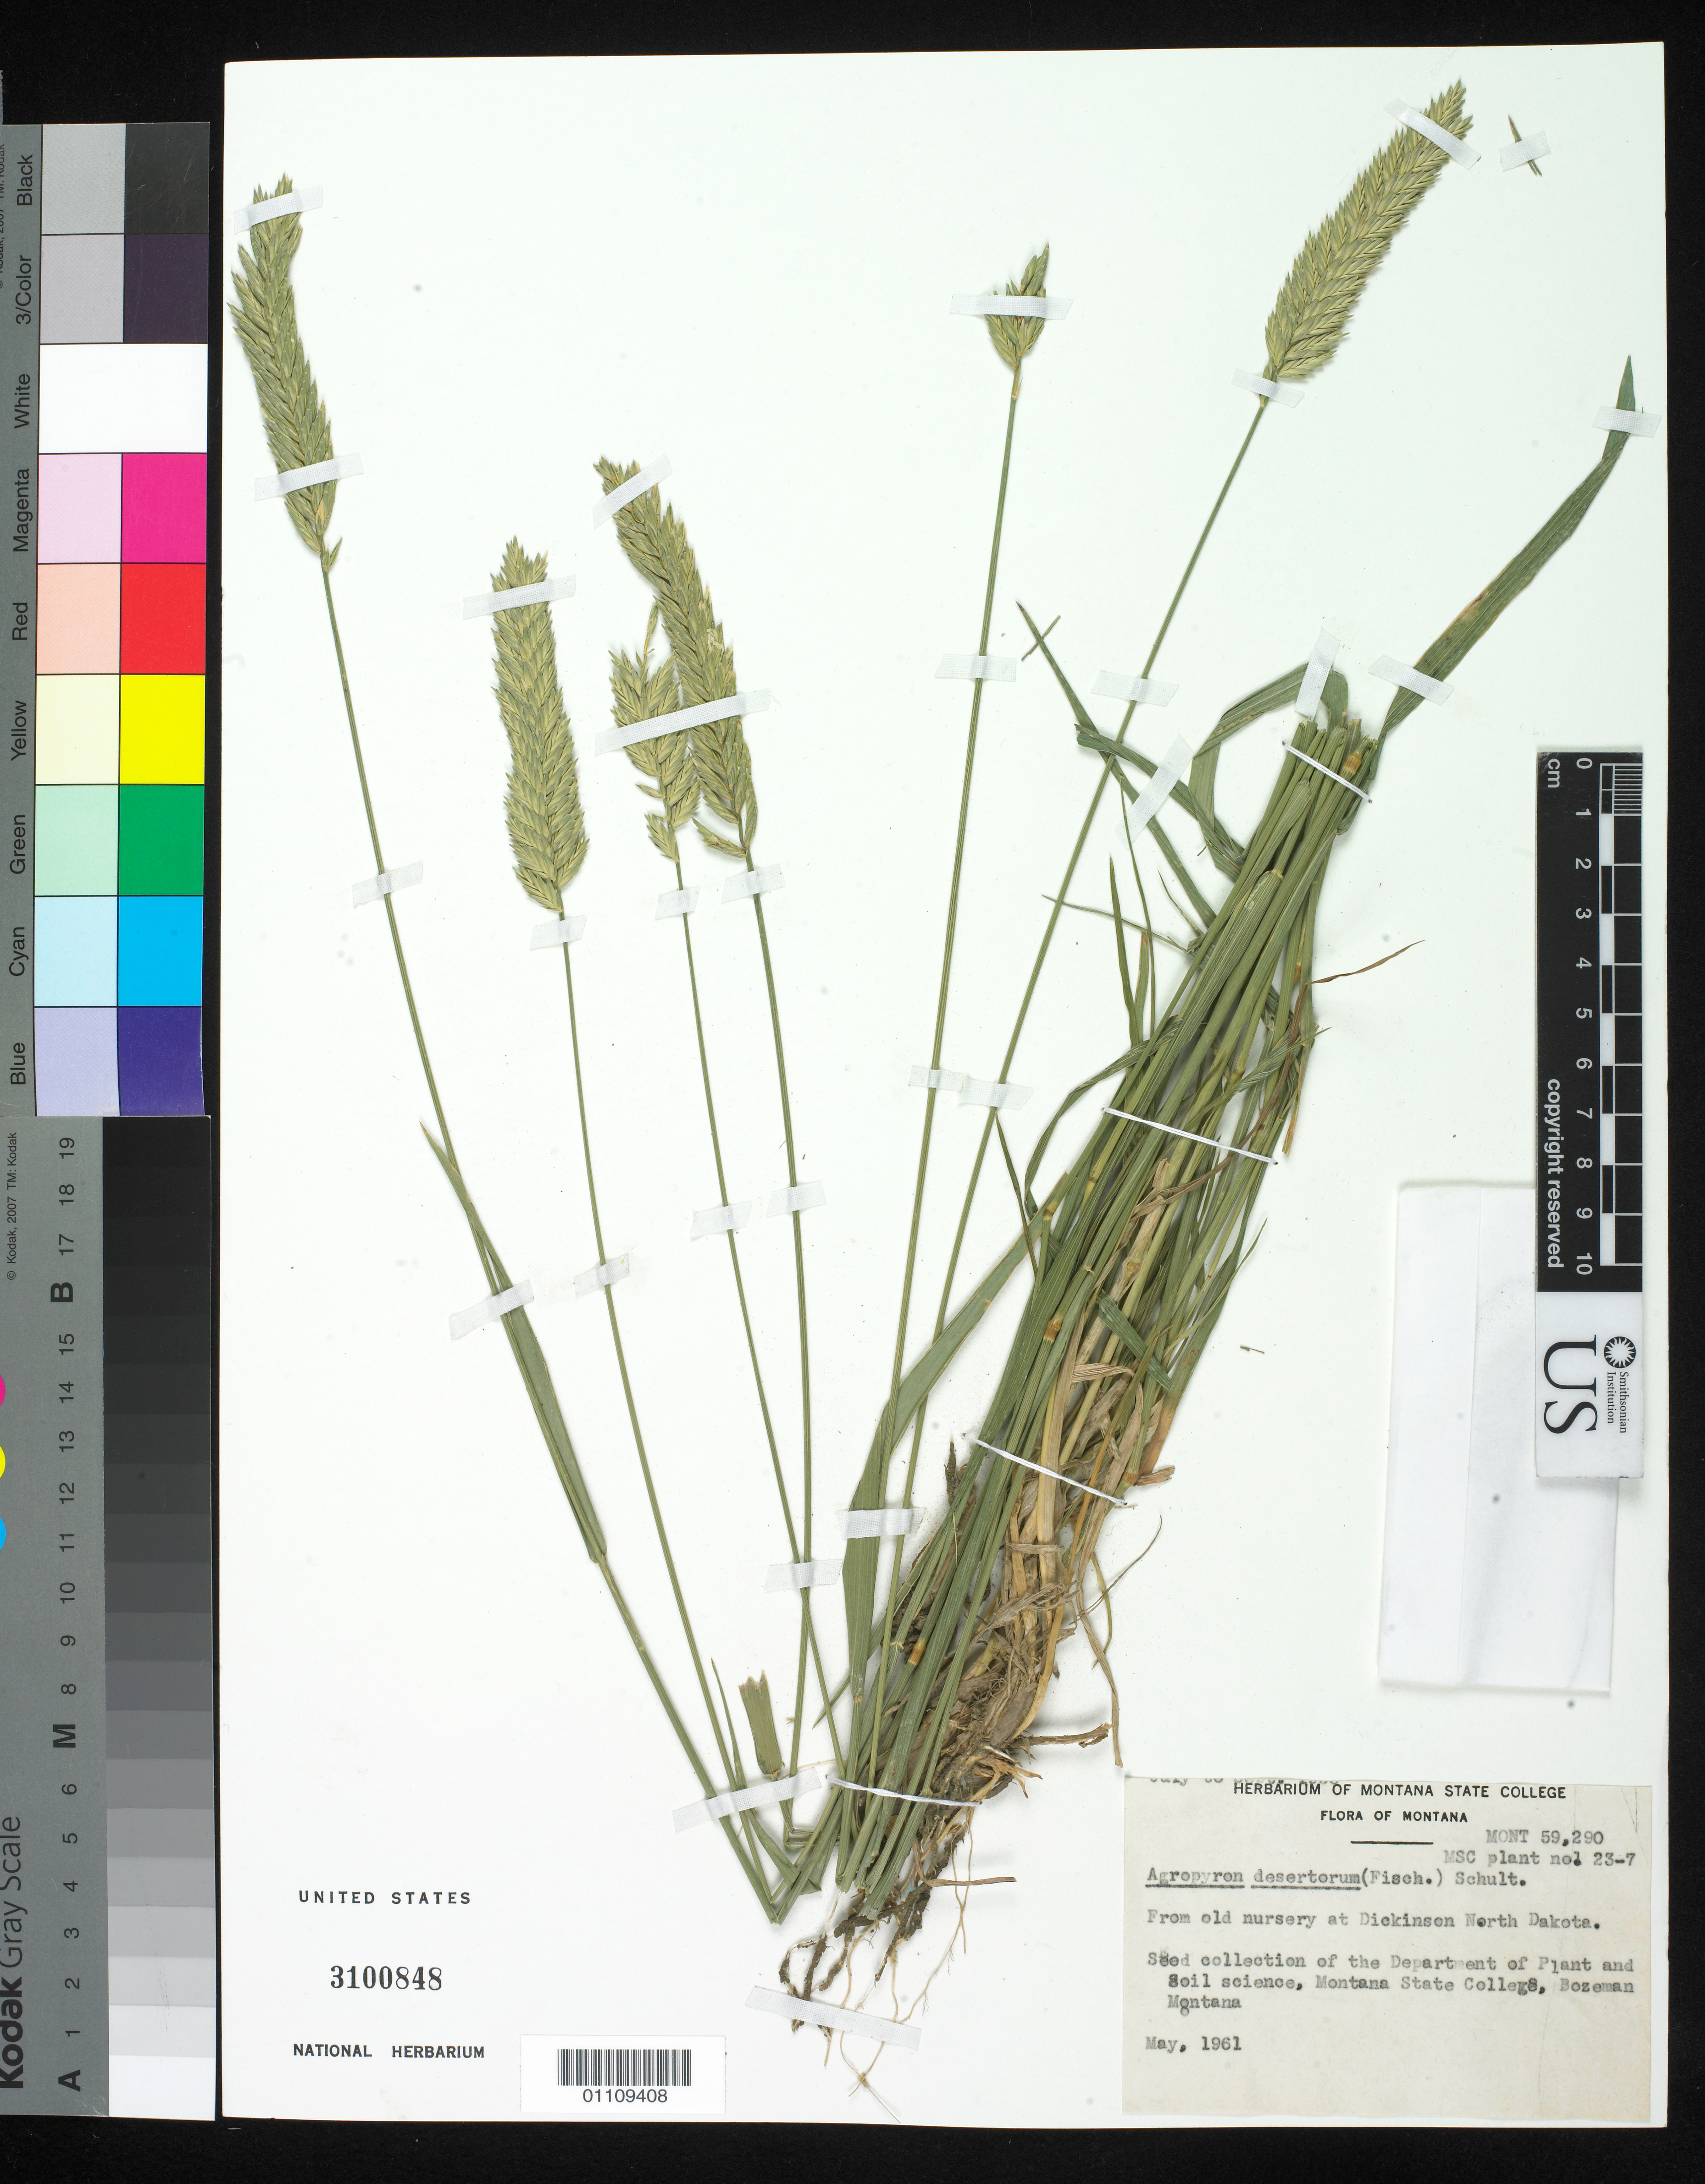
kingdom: Plantae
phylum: Tracheophyta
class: Liliopsida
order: Poales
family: Poaceae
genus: Agropyron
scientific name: Agropyron desertorum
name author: (Fisch. ex Link) Schult.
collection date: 1961-05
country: United States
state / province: Montana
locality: MSC plant no. 23-7.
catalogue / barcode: US 3100848